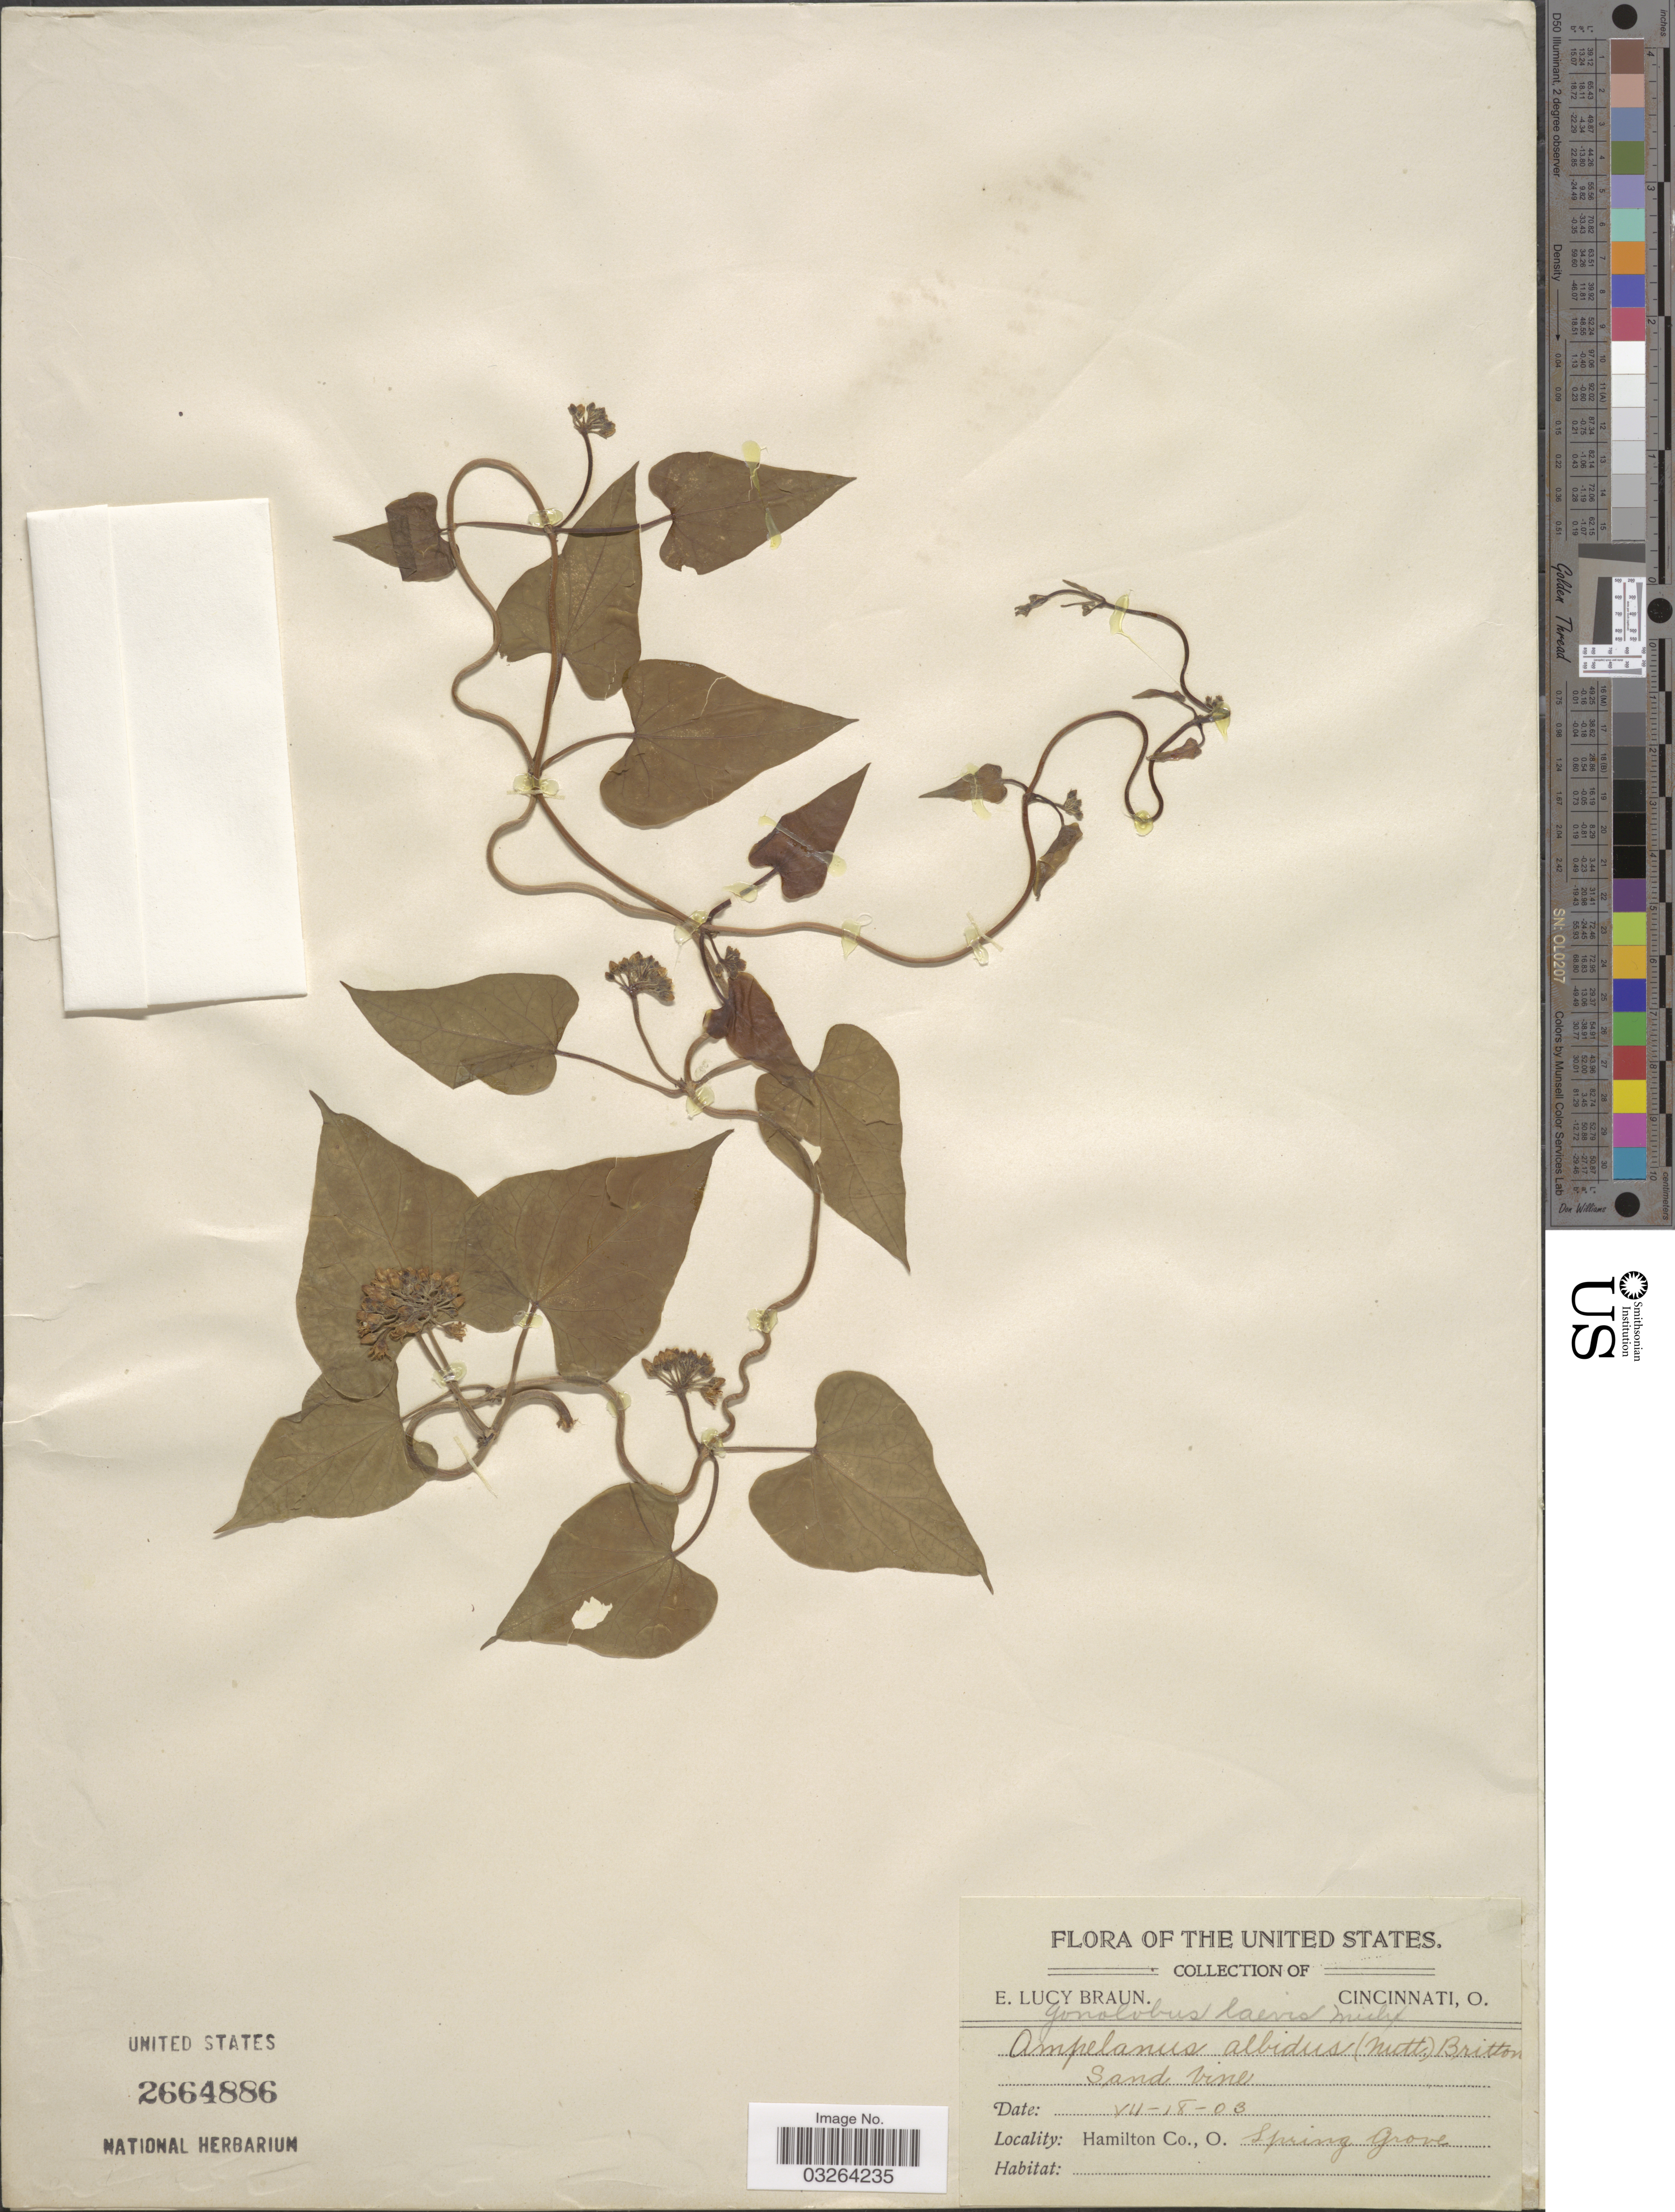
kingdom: Plantae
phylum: Tracheophyta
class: Magnoliopsida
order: Gentianales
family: Apocynaceae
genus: Cynanchum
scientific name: Cynanchum laeve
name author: (Michx.) Pers.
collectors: E. L. Braun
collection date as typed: Transcribed d/m/y: 18/7/3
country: United States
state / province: Ohio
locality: Hamilton Co., O. Spring Grove.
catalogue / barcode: US 2664886